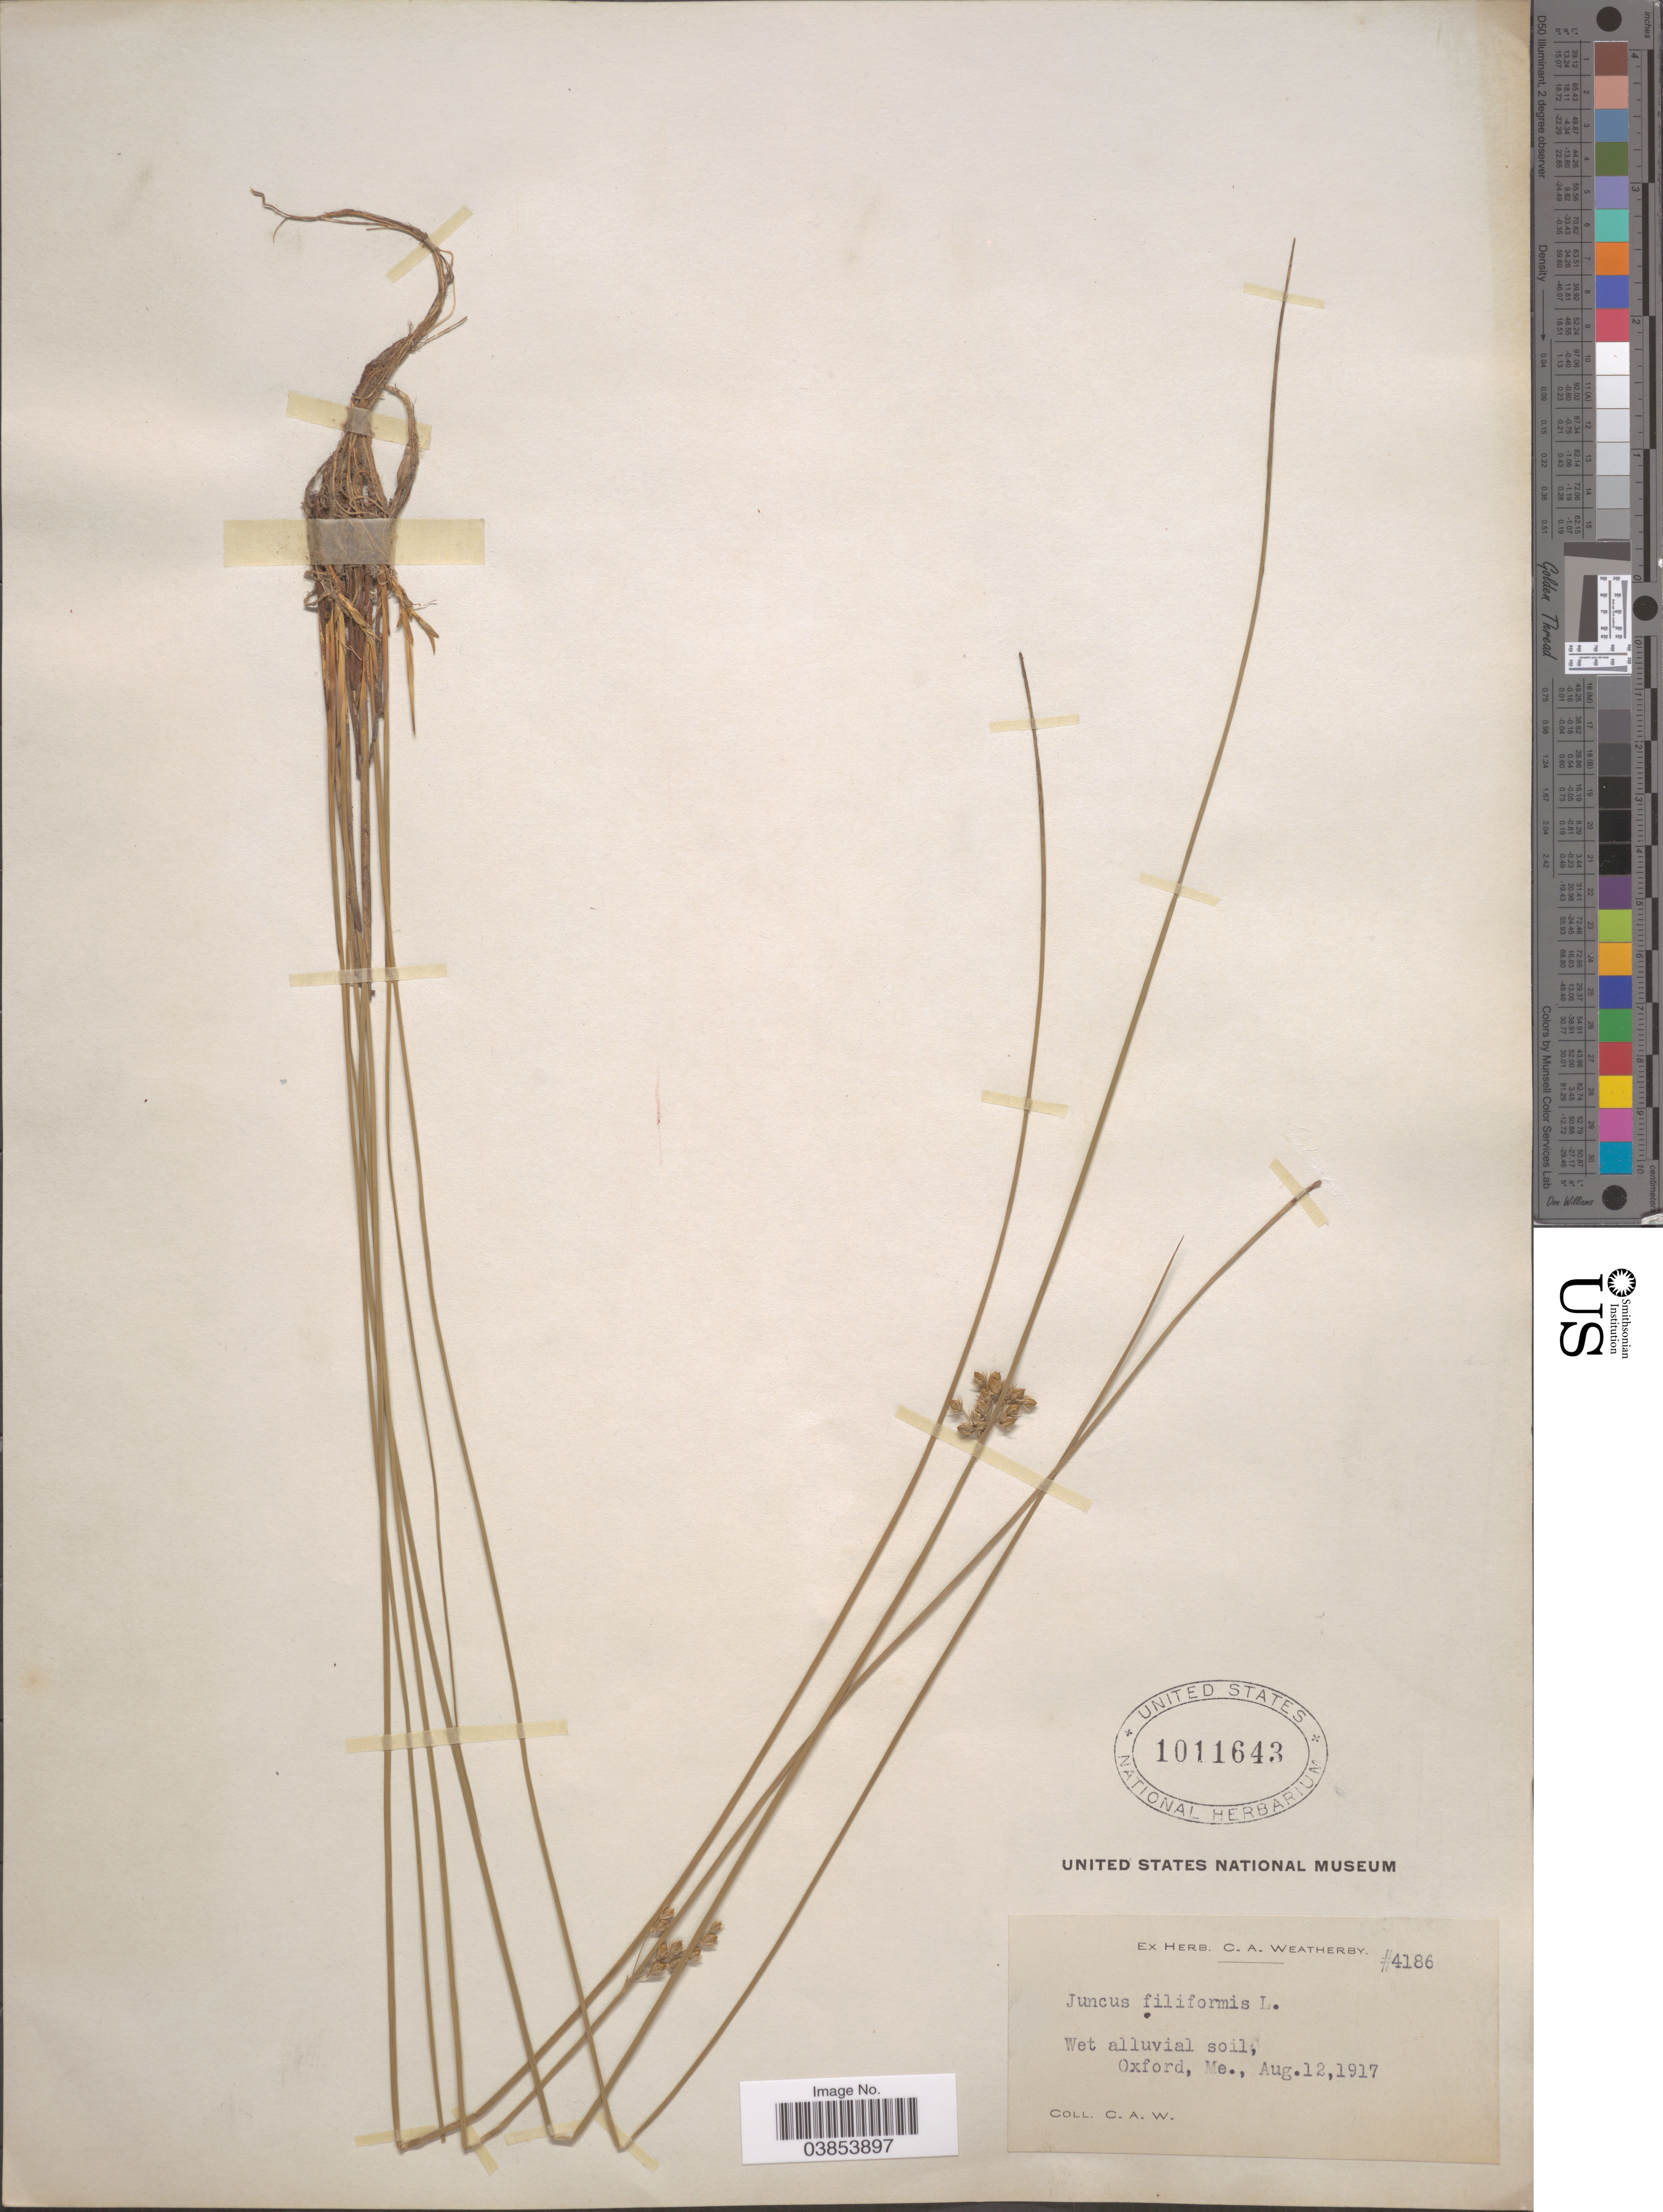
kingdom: Plantae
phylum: Tracheophyta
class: Liliopsida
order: Poales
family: Juncaceae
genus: Juncus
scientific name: Juncus filiformis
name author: L.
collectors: C. A. Weatherby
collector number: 4186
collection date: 1917-08-12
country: United States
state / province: Maine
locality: Oxford.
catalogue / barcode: US 1011643